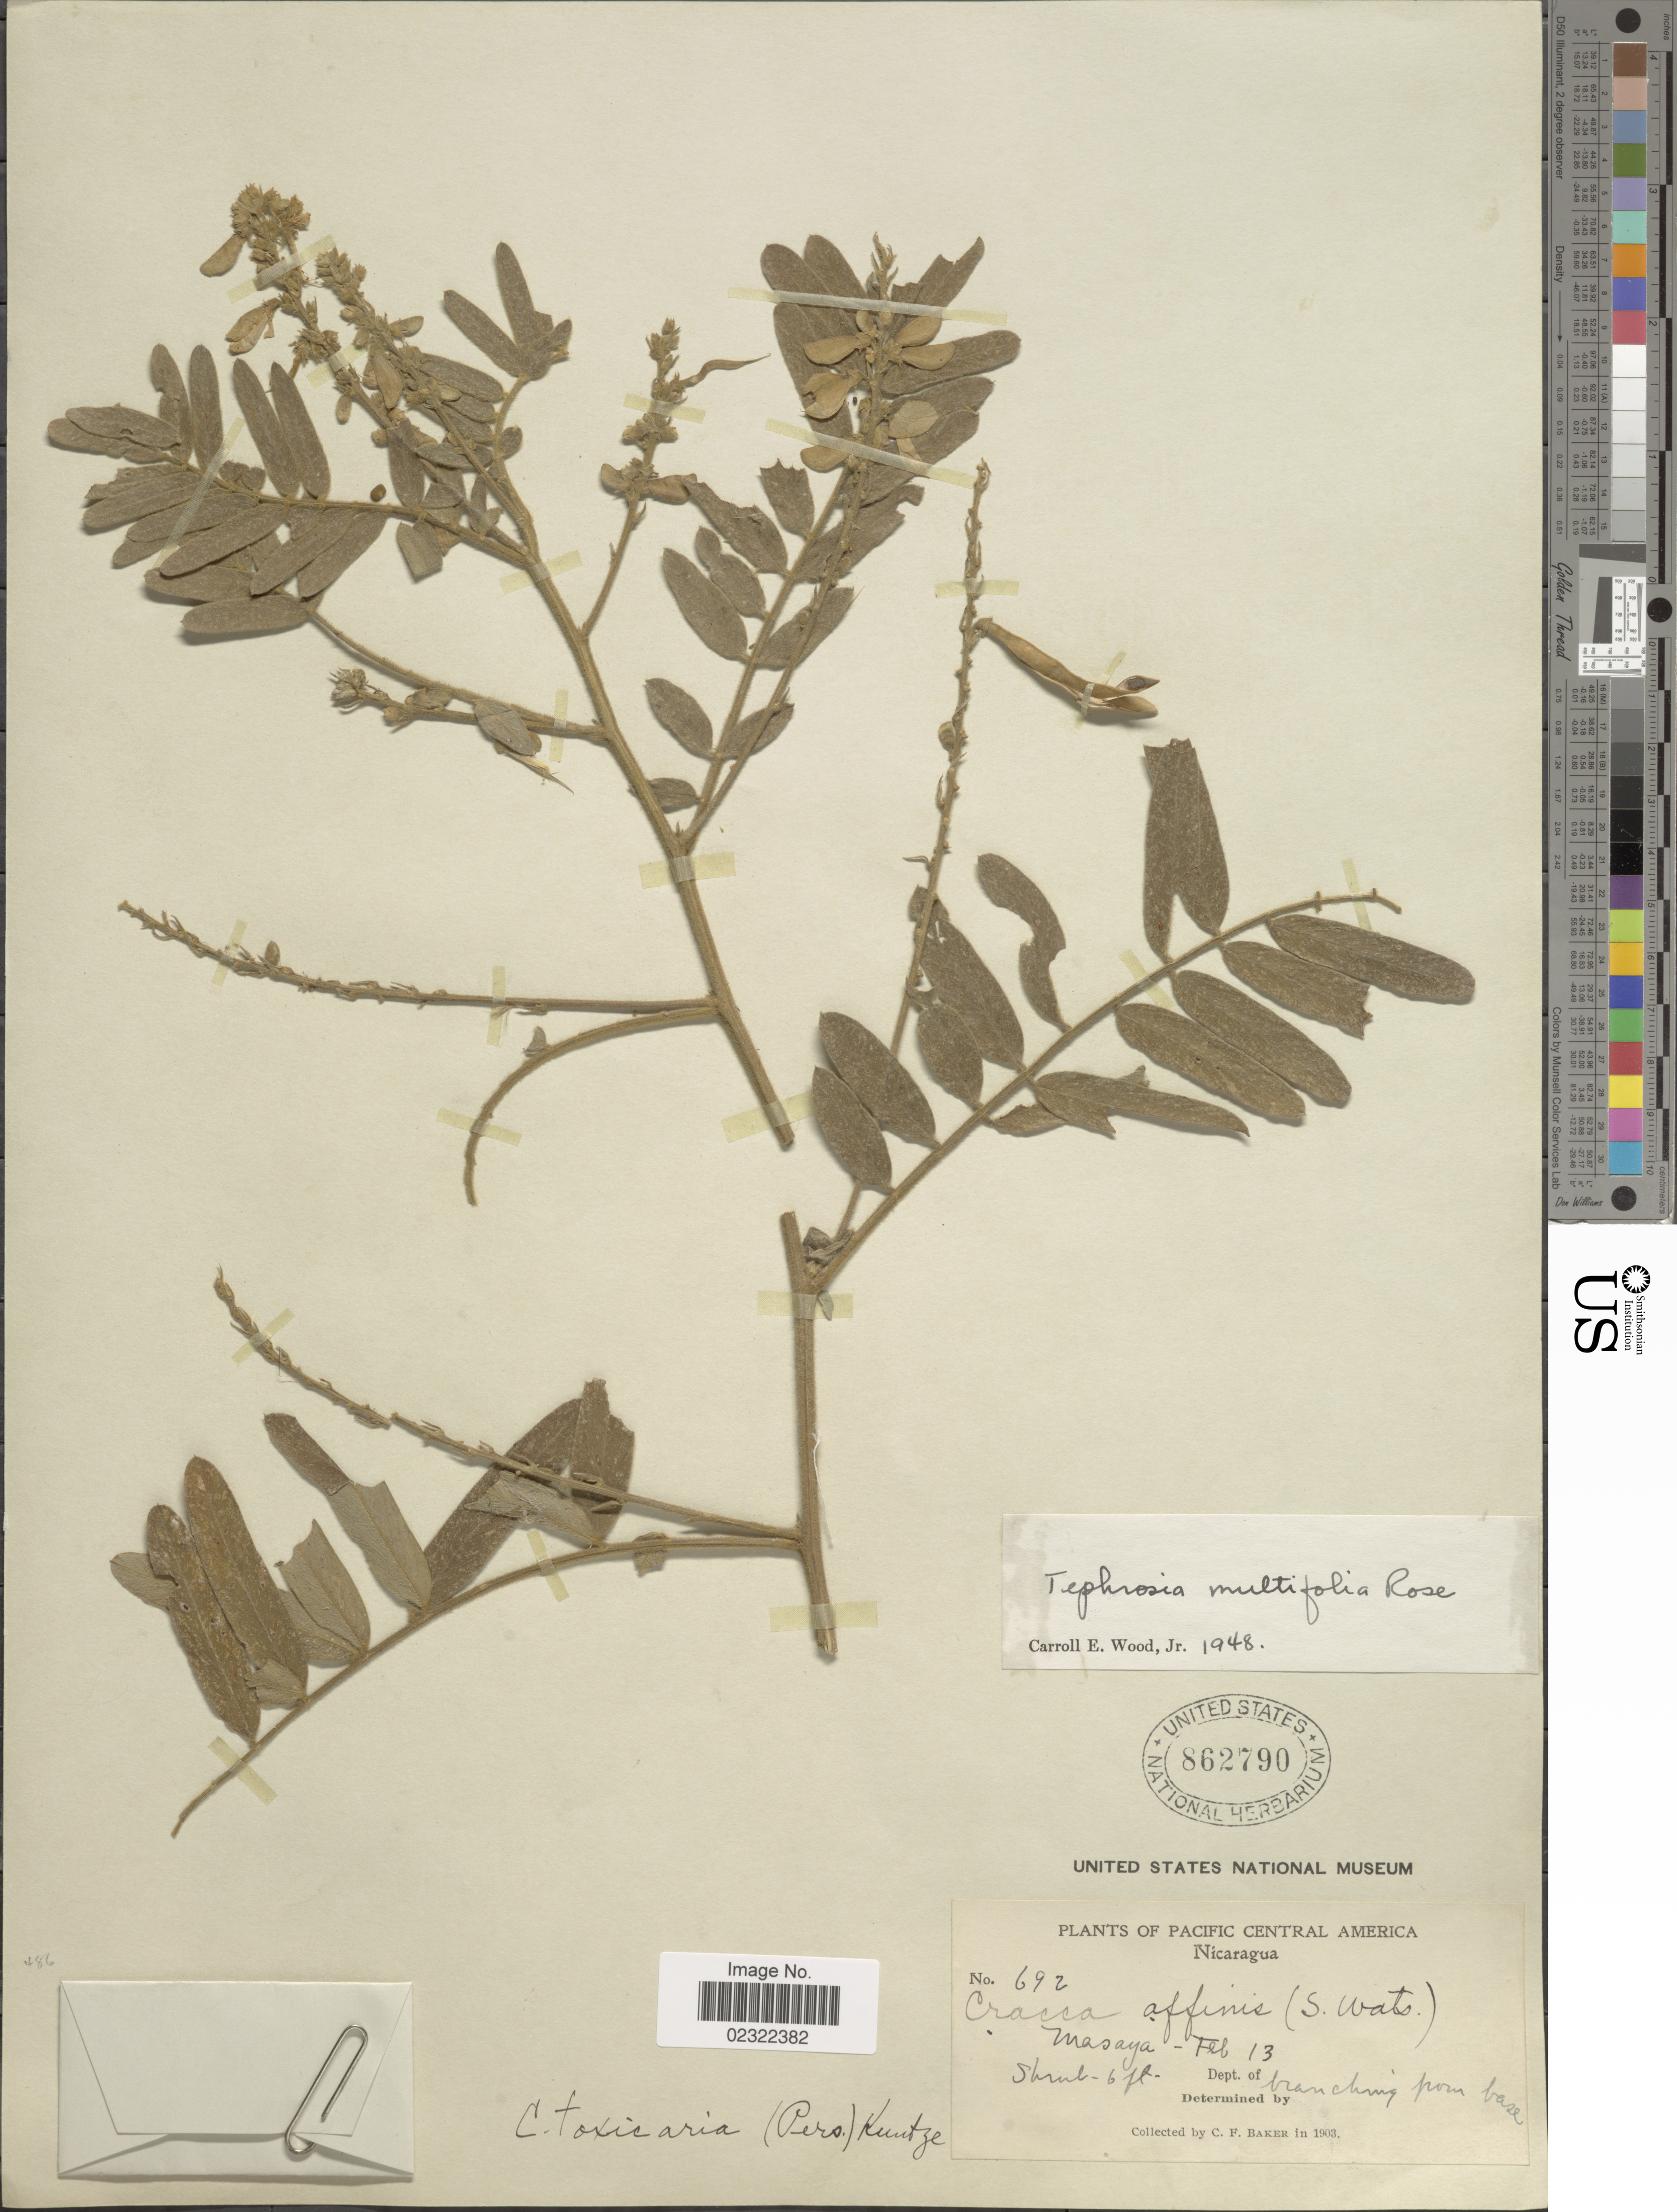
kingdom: Plantae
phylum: Tracheophyta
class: Magnoliopsida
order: Fabales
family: Fabaceae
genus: Tephrosia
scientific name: Tephrosia multifolia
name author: Rose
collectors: C. F. Baker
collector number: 692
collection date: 1903-02-13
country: Nicaragua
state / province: Masaya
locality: Masaya, Pacific Central America. Nicaragua.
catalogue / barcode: US 862790